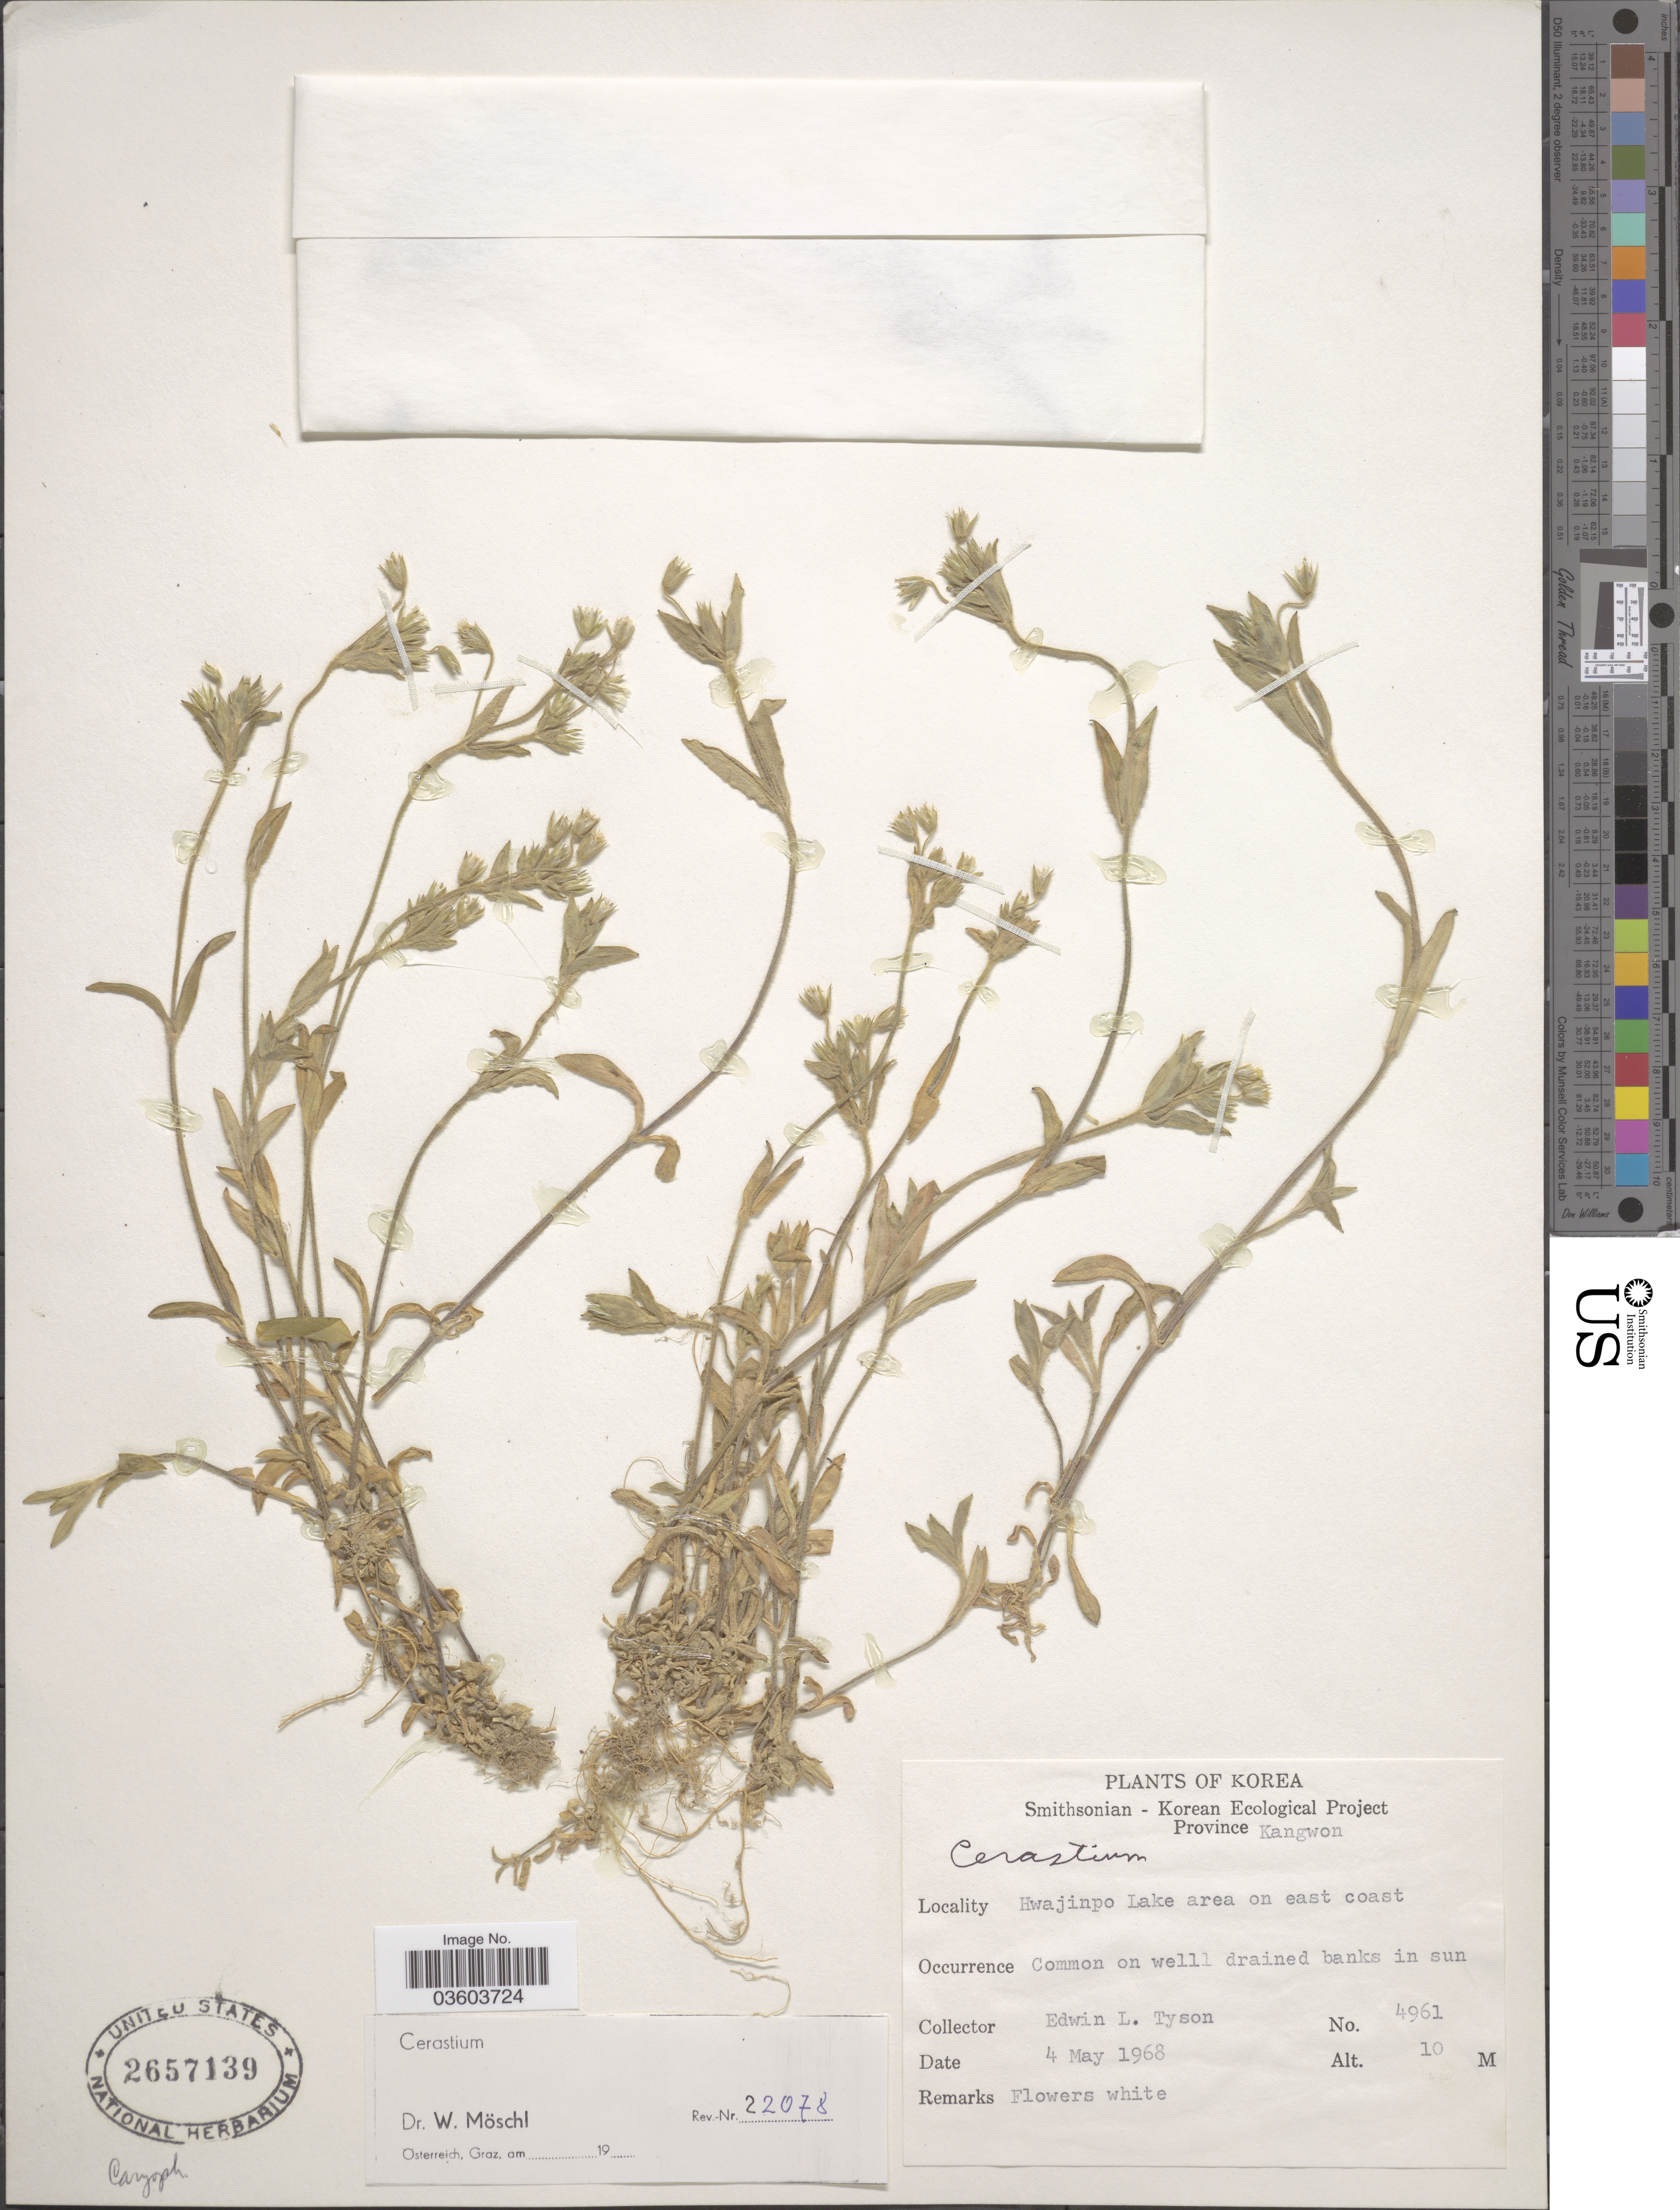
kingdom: Plantae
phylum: Tracheophyta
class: Magnoliopsida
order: Caryophyllales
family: Caryophyllaceae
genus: Cerastium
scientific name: Cerastium sp.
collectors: E. L. Tyson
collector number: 4961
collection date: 1968-05-04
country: North Korea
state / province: Kangwon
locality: Hwajinpo Lake area on east coast.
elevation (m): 10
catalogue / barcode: US 2657139